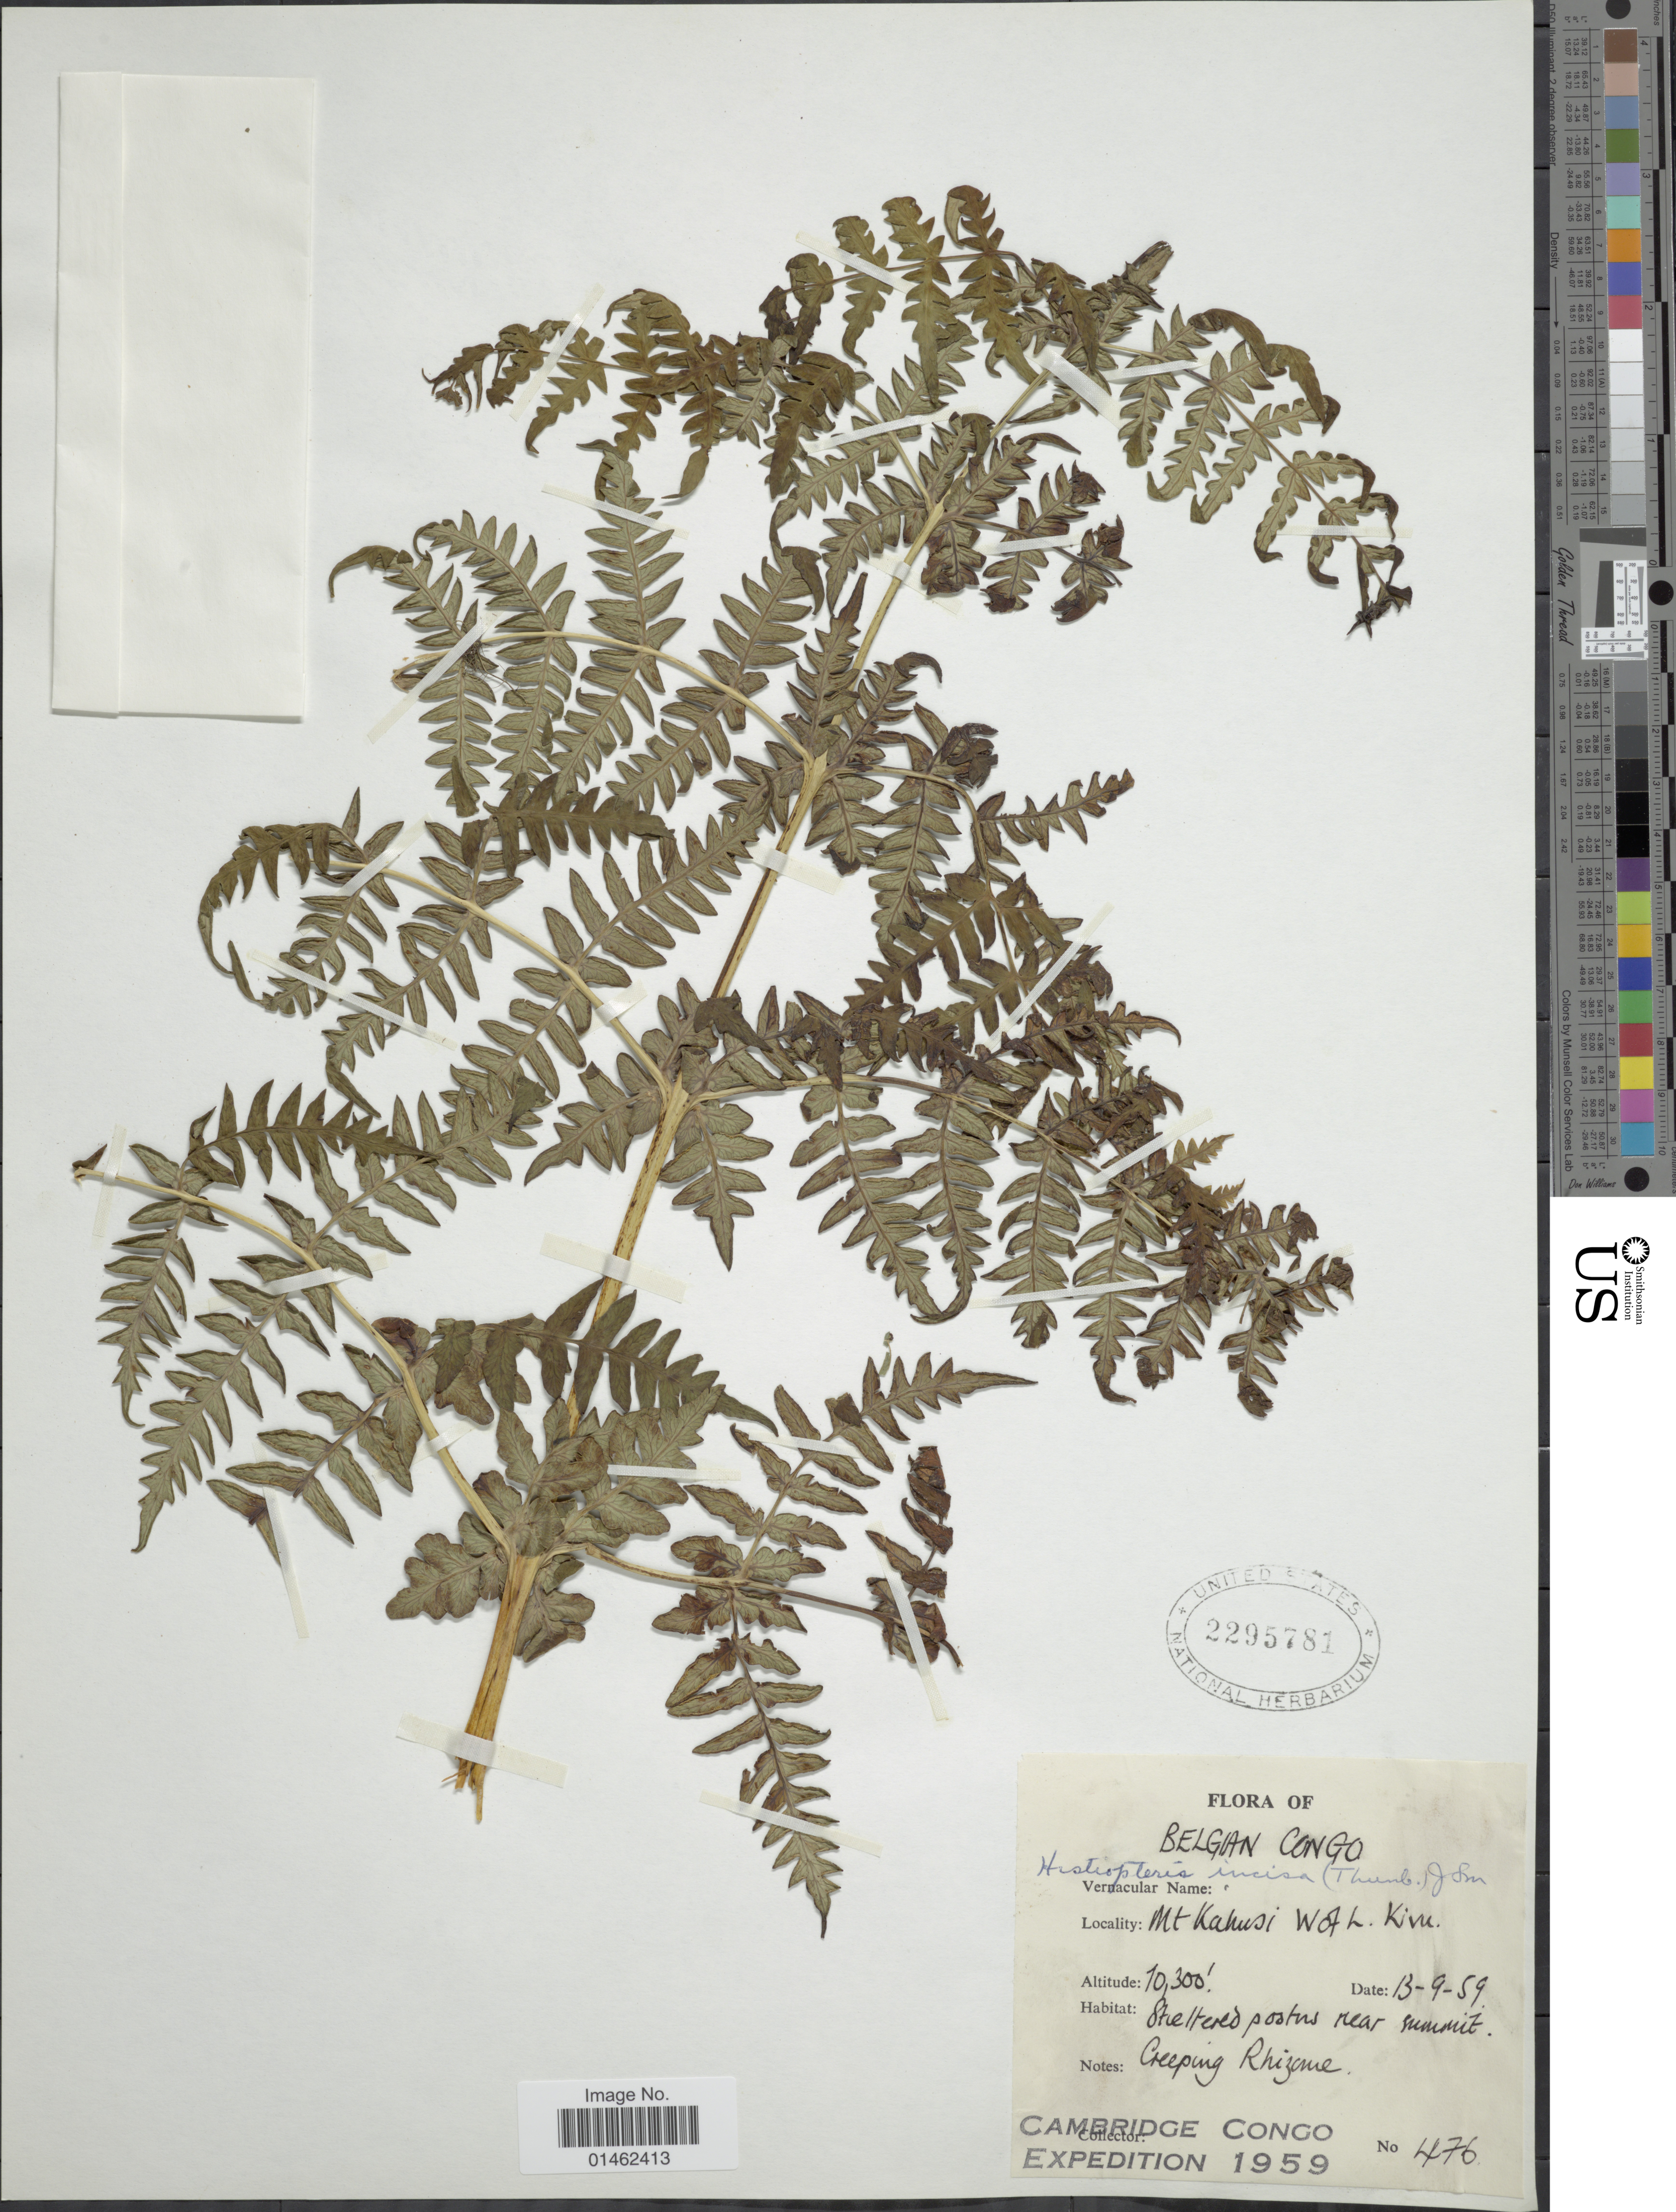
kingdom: Plantae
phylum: Tracheophyta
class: Polypodiopsida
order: Polypodiales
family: Dennstaedtiaceae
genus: Histiopteris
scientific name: Histiopteris incisa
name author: (Thunb.) J. Sm.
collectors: Cambridge Congo Expedition 1959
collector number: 476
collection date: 1959-09-13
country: Congo, Democratic Republic of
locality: Mt Kahusi W of L. Kivu.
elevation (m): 3139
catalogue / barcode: US 2295781